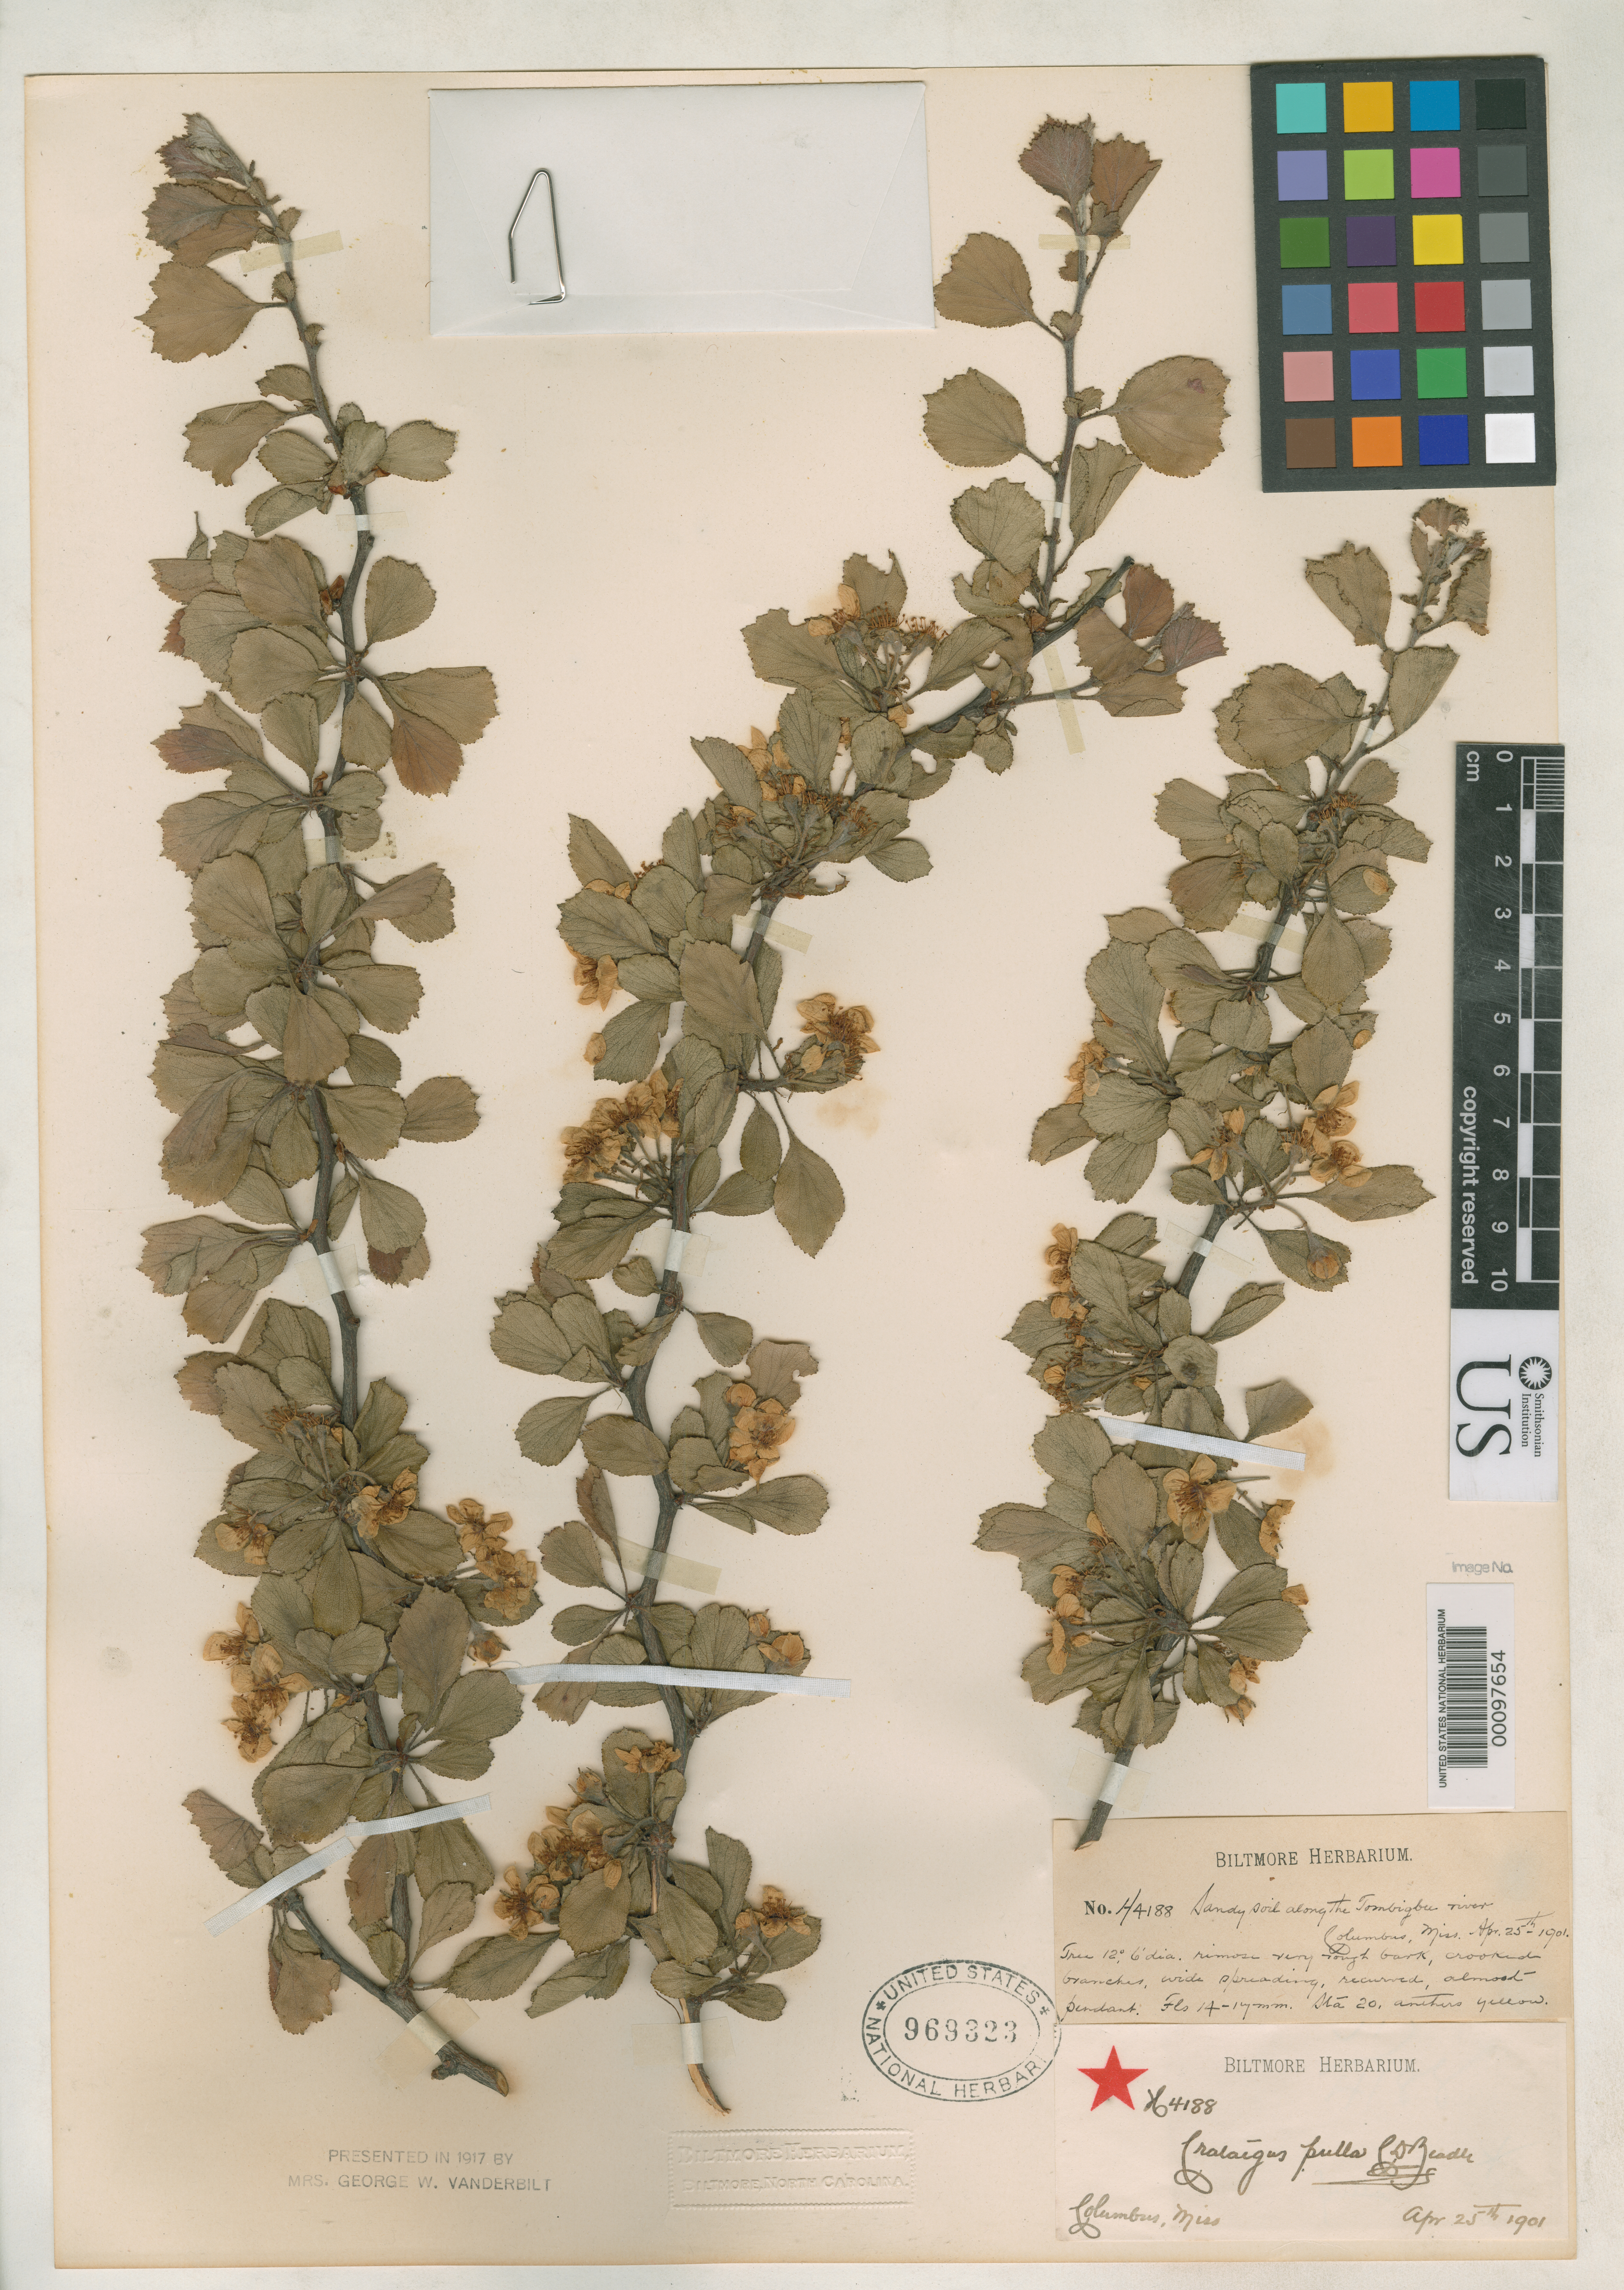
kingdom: Plantae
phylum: Tracheophyta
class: Magnoliopsida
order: Rosales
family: Rosaceae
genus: Crataegus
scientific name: Crataegus pulla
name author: Beadle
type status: Syntype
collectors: ex herb. Biltmore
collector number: H 4188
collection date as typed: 25 Apr 1901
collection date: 1901-04-25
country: United States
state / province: Mississippi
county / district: Marion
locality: Tombigbee River at Columbus.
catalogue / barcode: US 969323